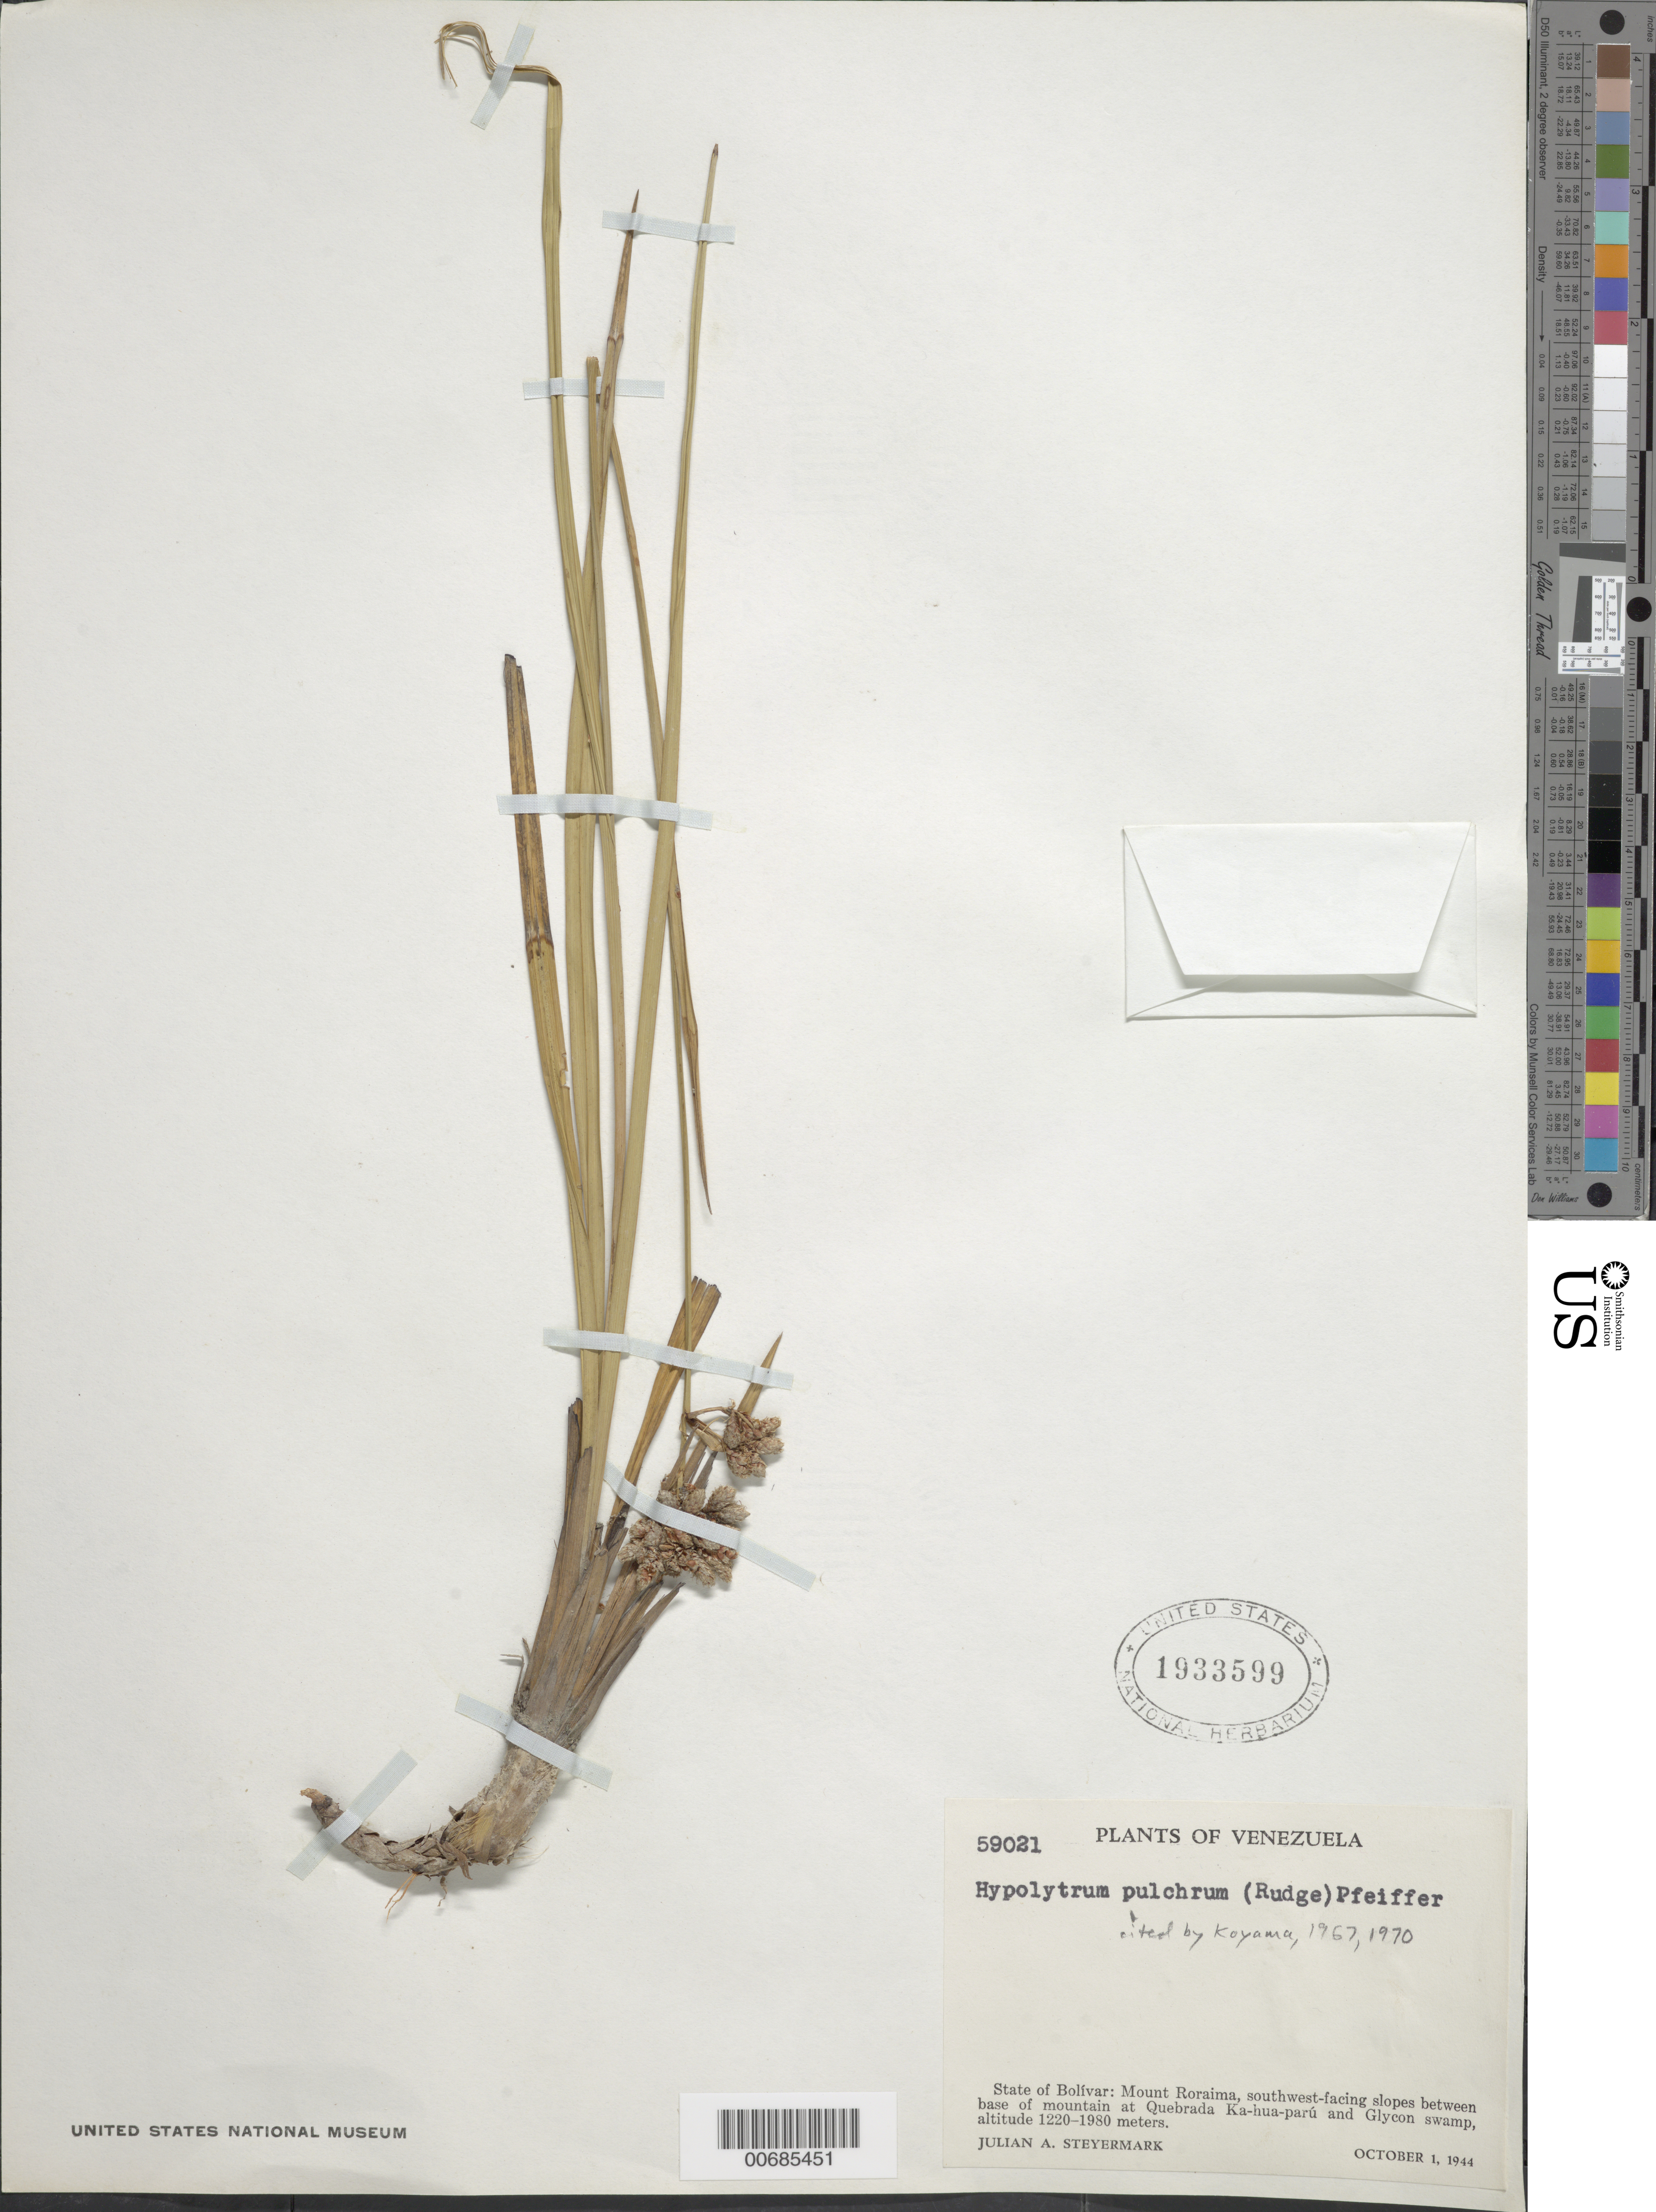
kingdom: Plantae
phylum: Tracheophyta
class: Liliopsida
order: Poales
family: Cyperaceae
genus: Hypolytrum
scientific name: Hypolytrum pulchrum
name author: (Rudge) H. Pfeiff.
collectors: J. Steyermark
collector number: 59021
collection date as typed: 1-Oct-44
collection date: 1944-10-01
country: Venezuela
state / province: Bolívar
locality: Mt. Roraima, SW-facing slopes between base of mountain at Quebrada Ka-hua parú & Glycon swamp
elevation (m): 1220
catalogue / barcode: US 1933599